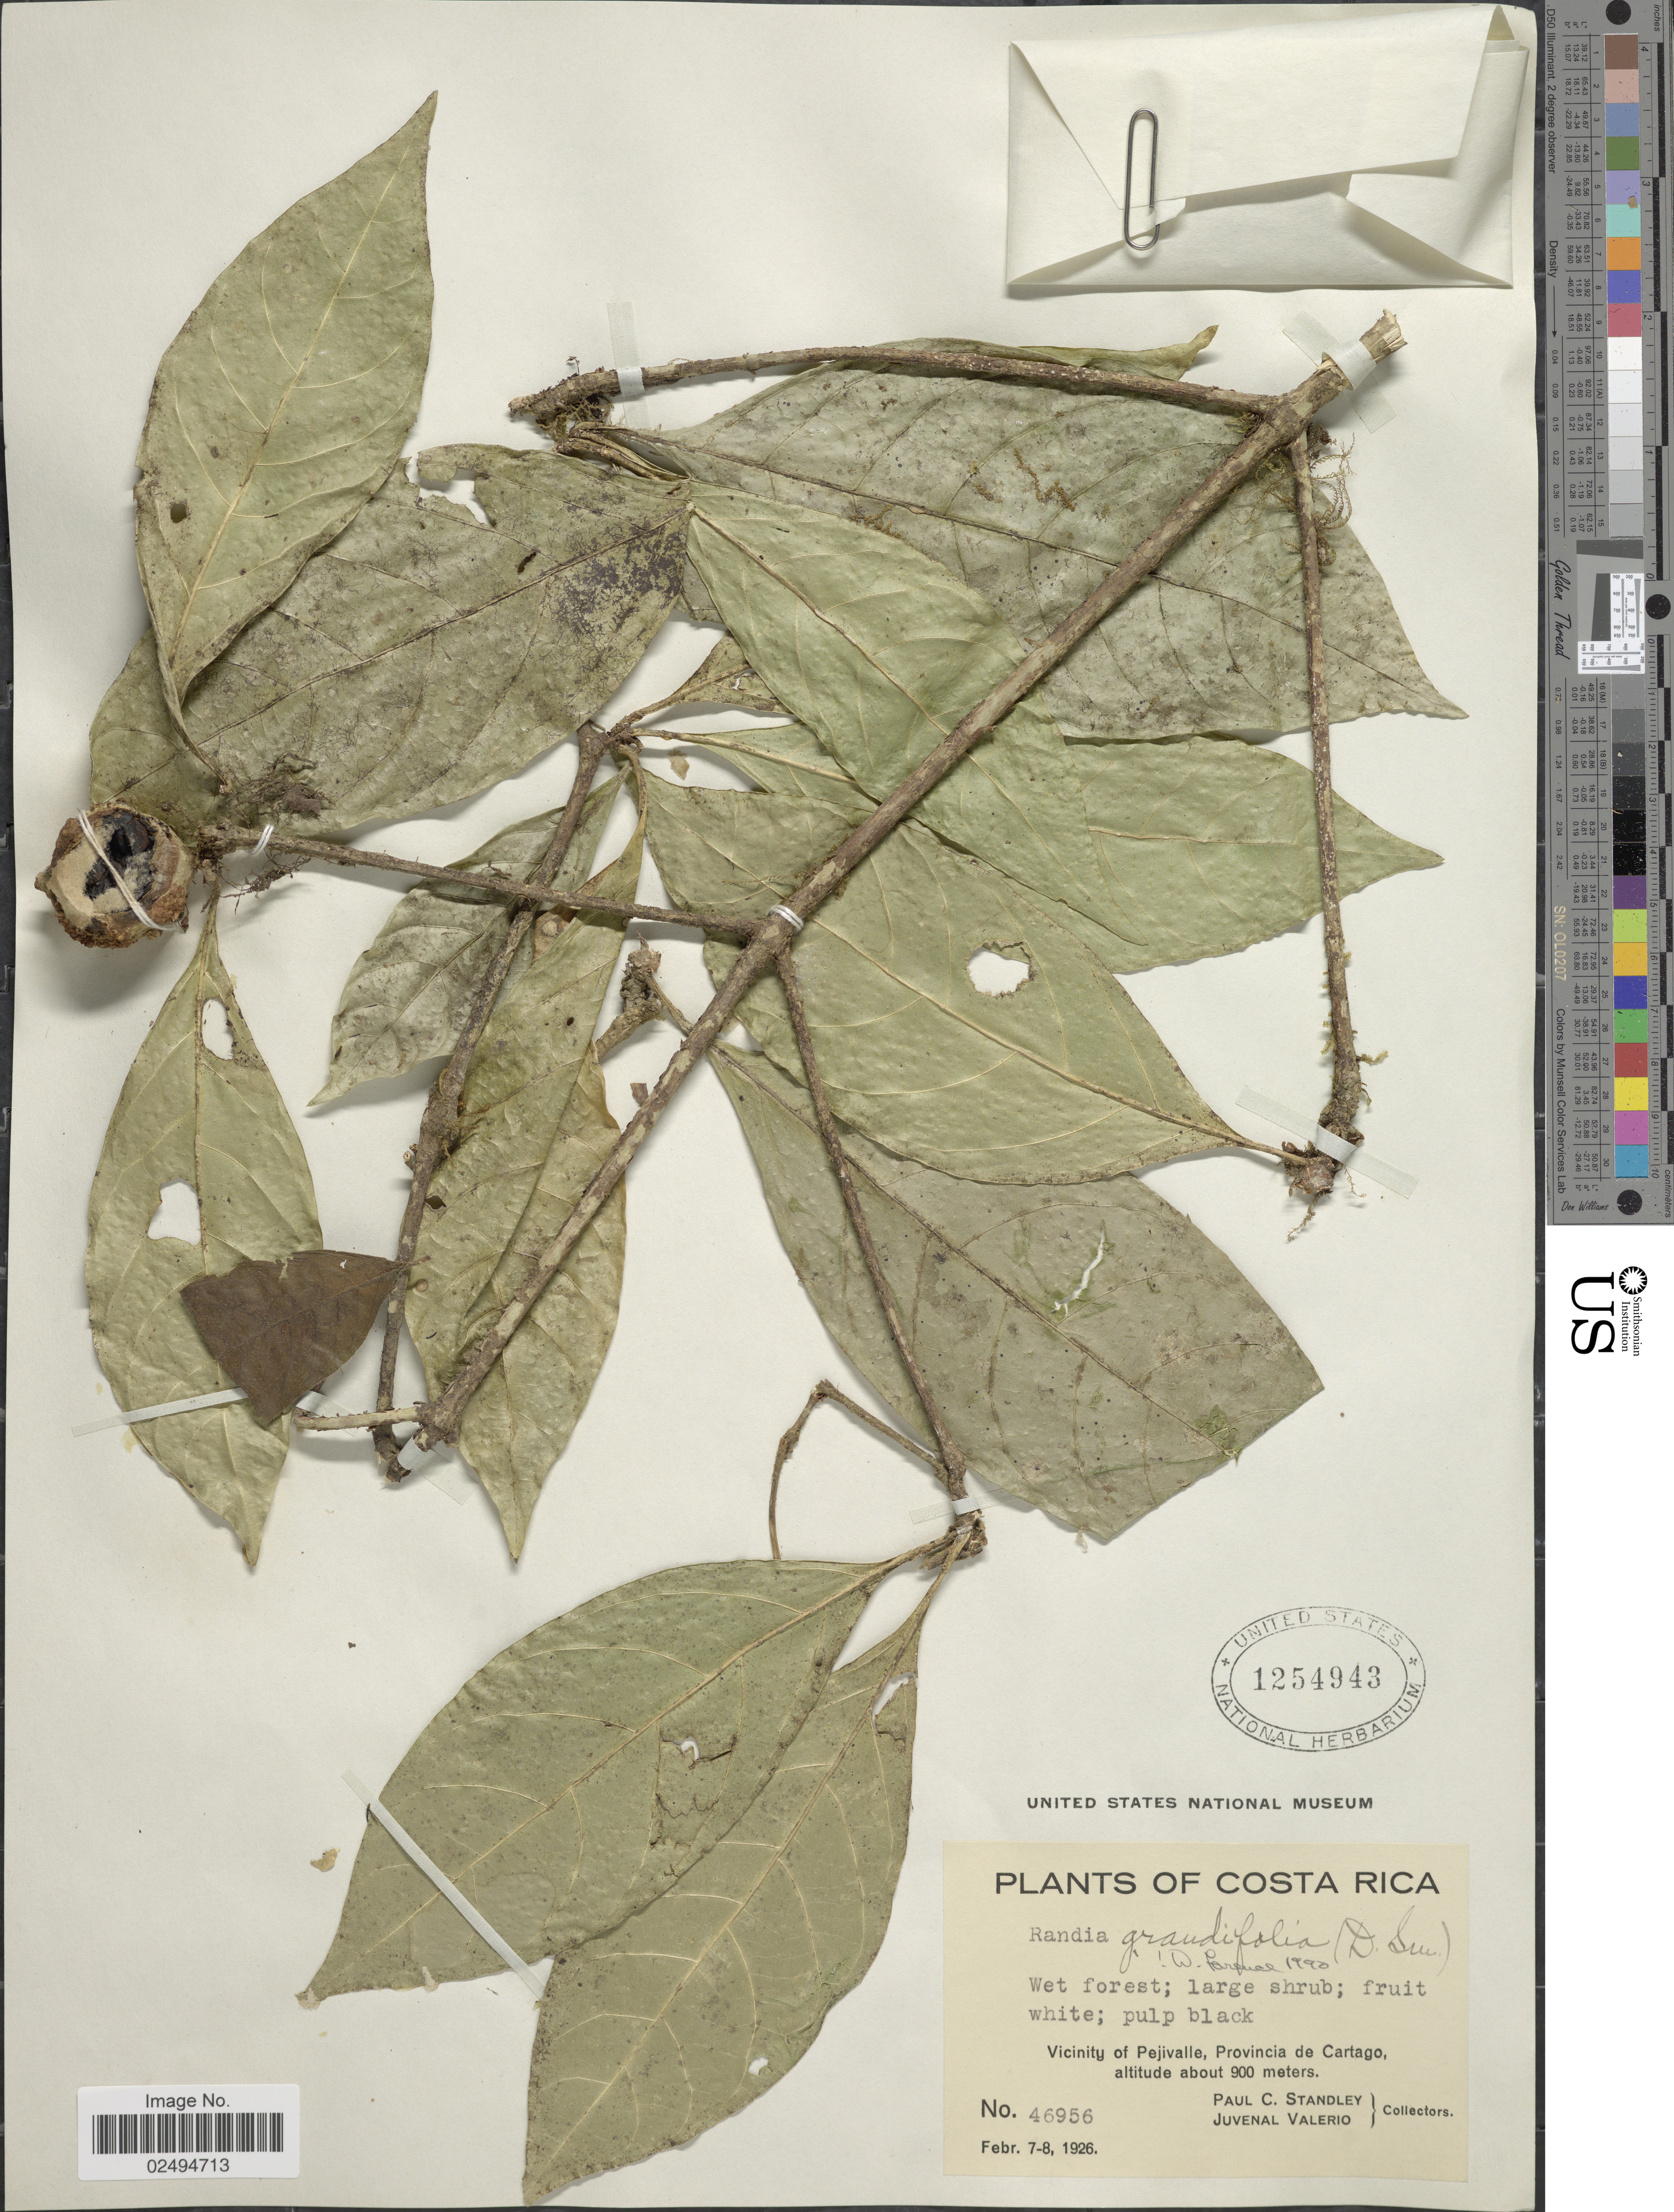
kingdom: Plantae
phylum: Tracheophyta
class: Magnoliopsida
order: Gentianales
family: Rubiaceae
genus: Randia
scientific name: Randia grandifolia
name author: (Donn. Sm.) Standl.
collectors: P. C. Standley & J. Valerio R.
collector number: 46956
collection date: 1926-02-07/1926-02-08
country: Costa Rica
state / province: Cartago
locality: Vicinity of Pejivalle, Provincia de Cartago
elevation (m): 900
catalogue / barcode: US 1254943